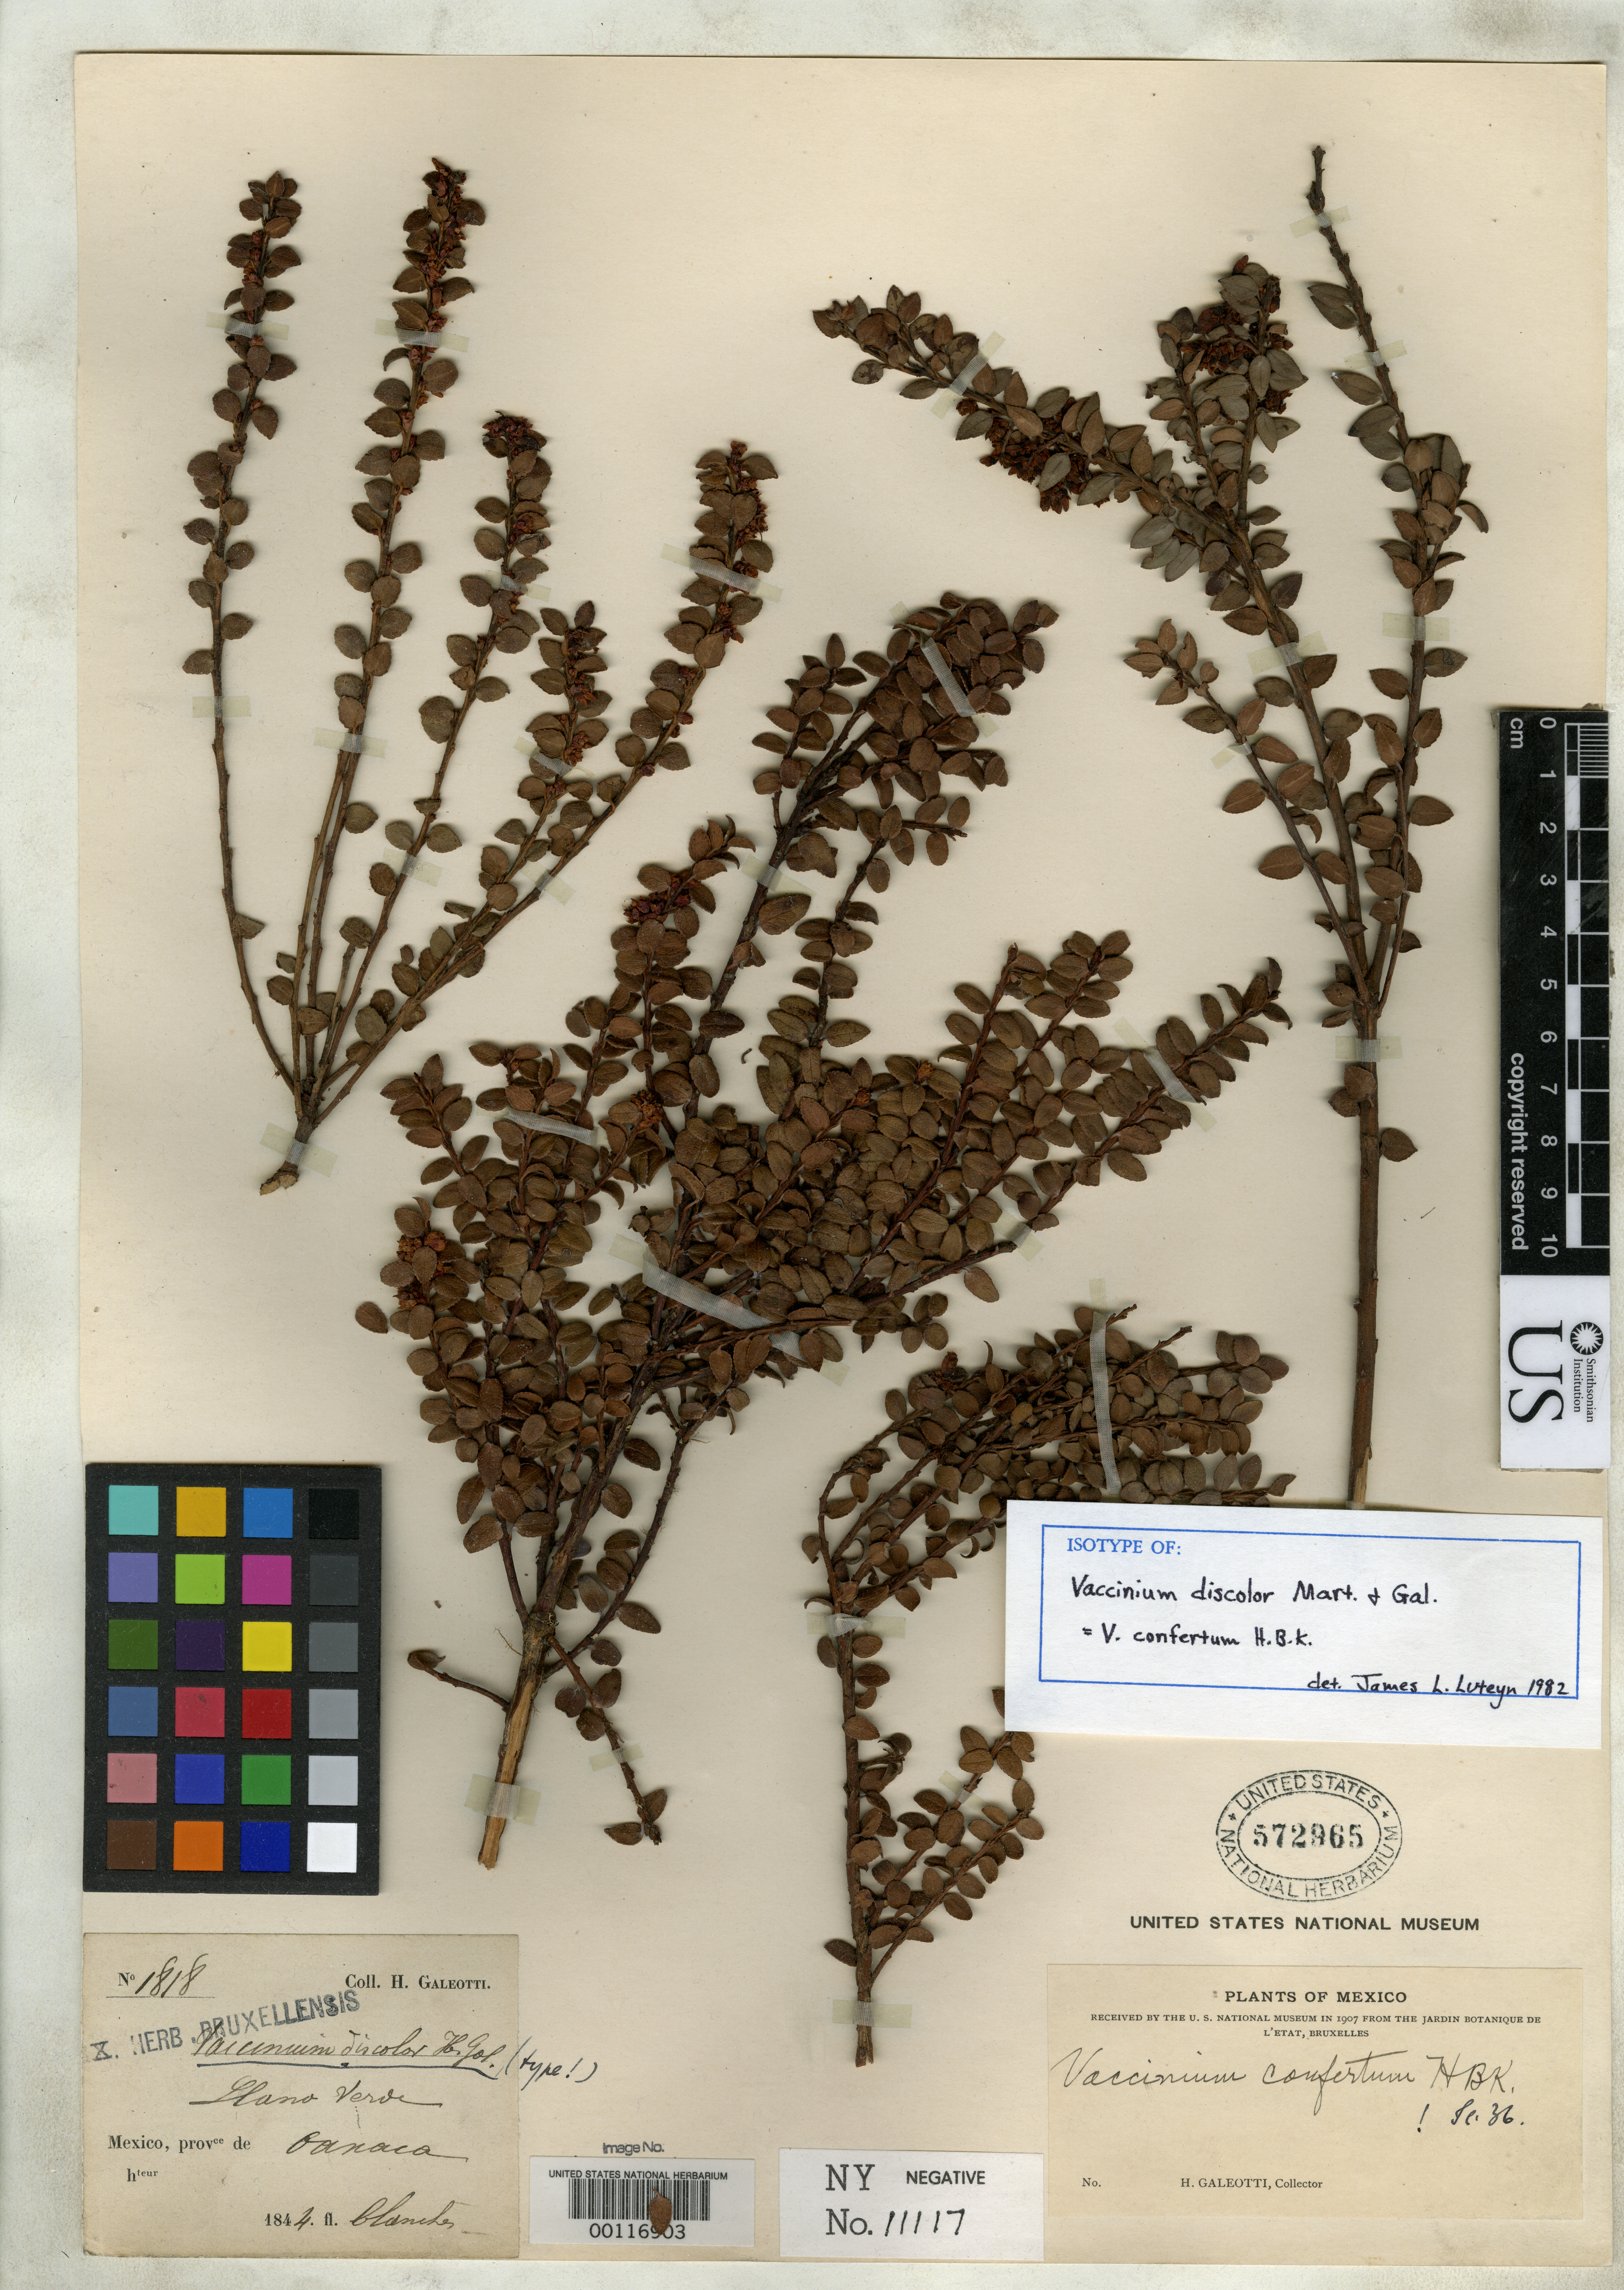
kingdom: Plantae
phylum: Tracheophyta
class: Magnoliopsida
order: Ericales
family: Ericaceae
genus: Vaccinium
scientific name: Vaccinium discolor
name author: M. Martens & Galeotti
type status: Isotype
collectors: H. G. Galeotti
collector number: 1818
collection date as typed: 184-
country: Mexico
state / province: Oaxaca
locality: Llano Verde.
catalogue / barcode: US 572965